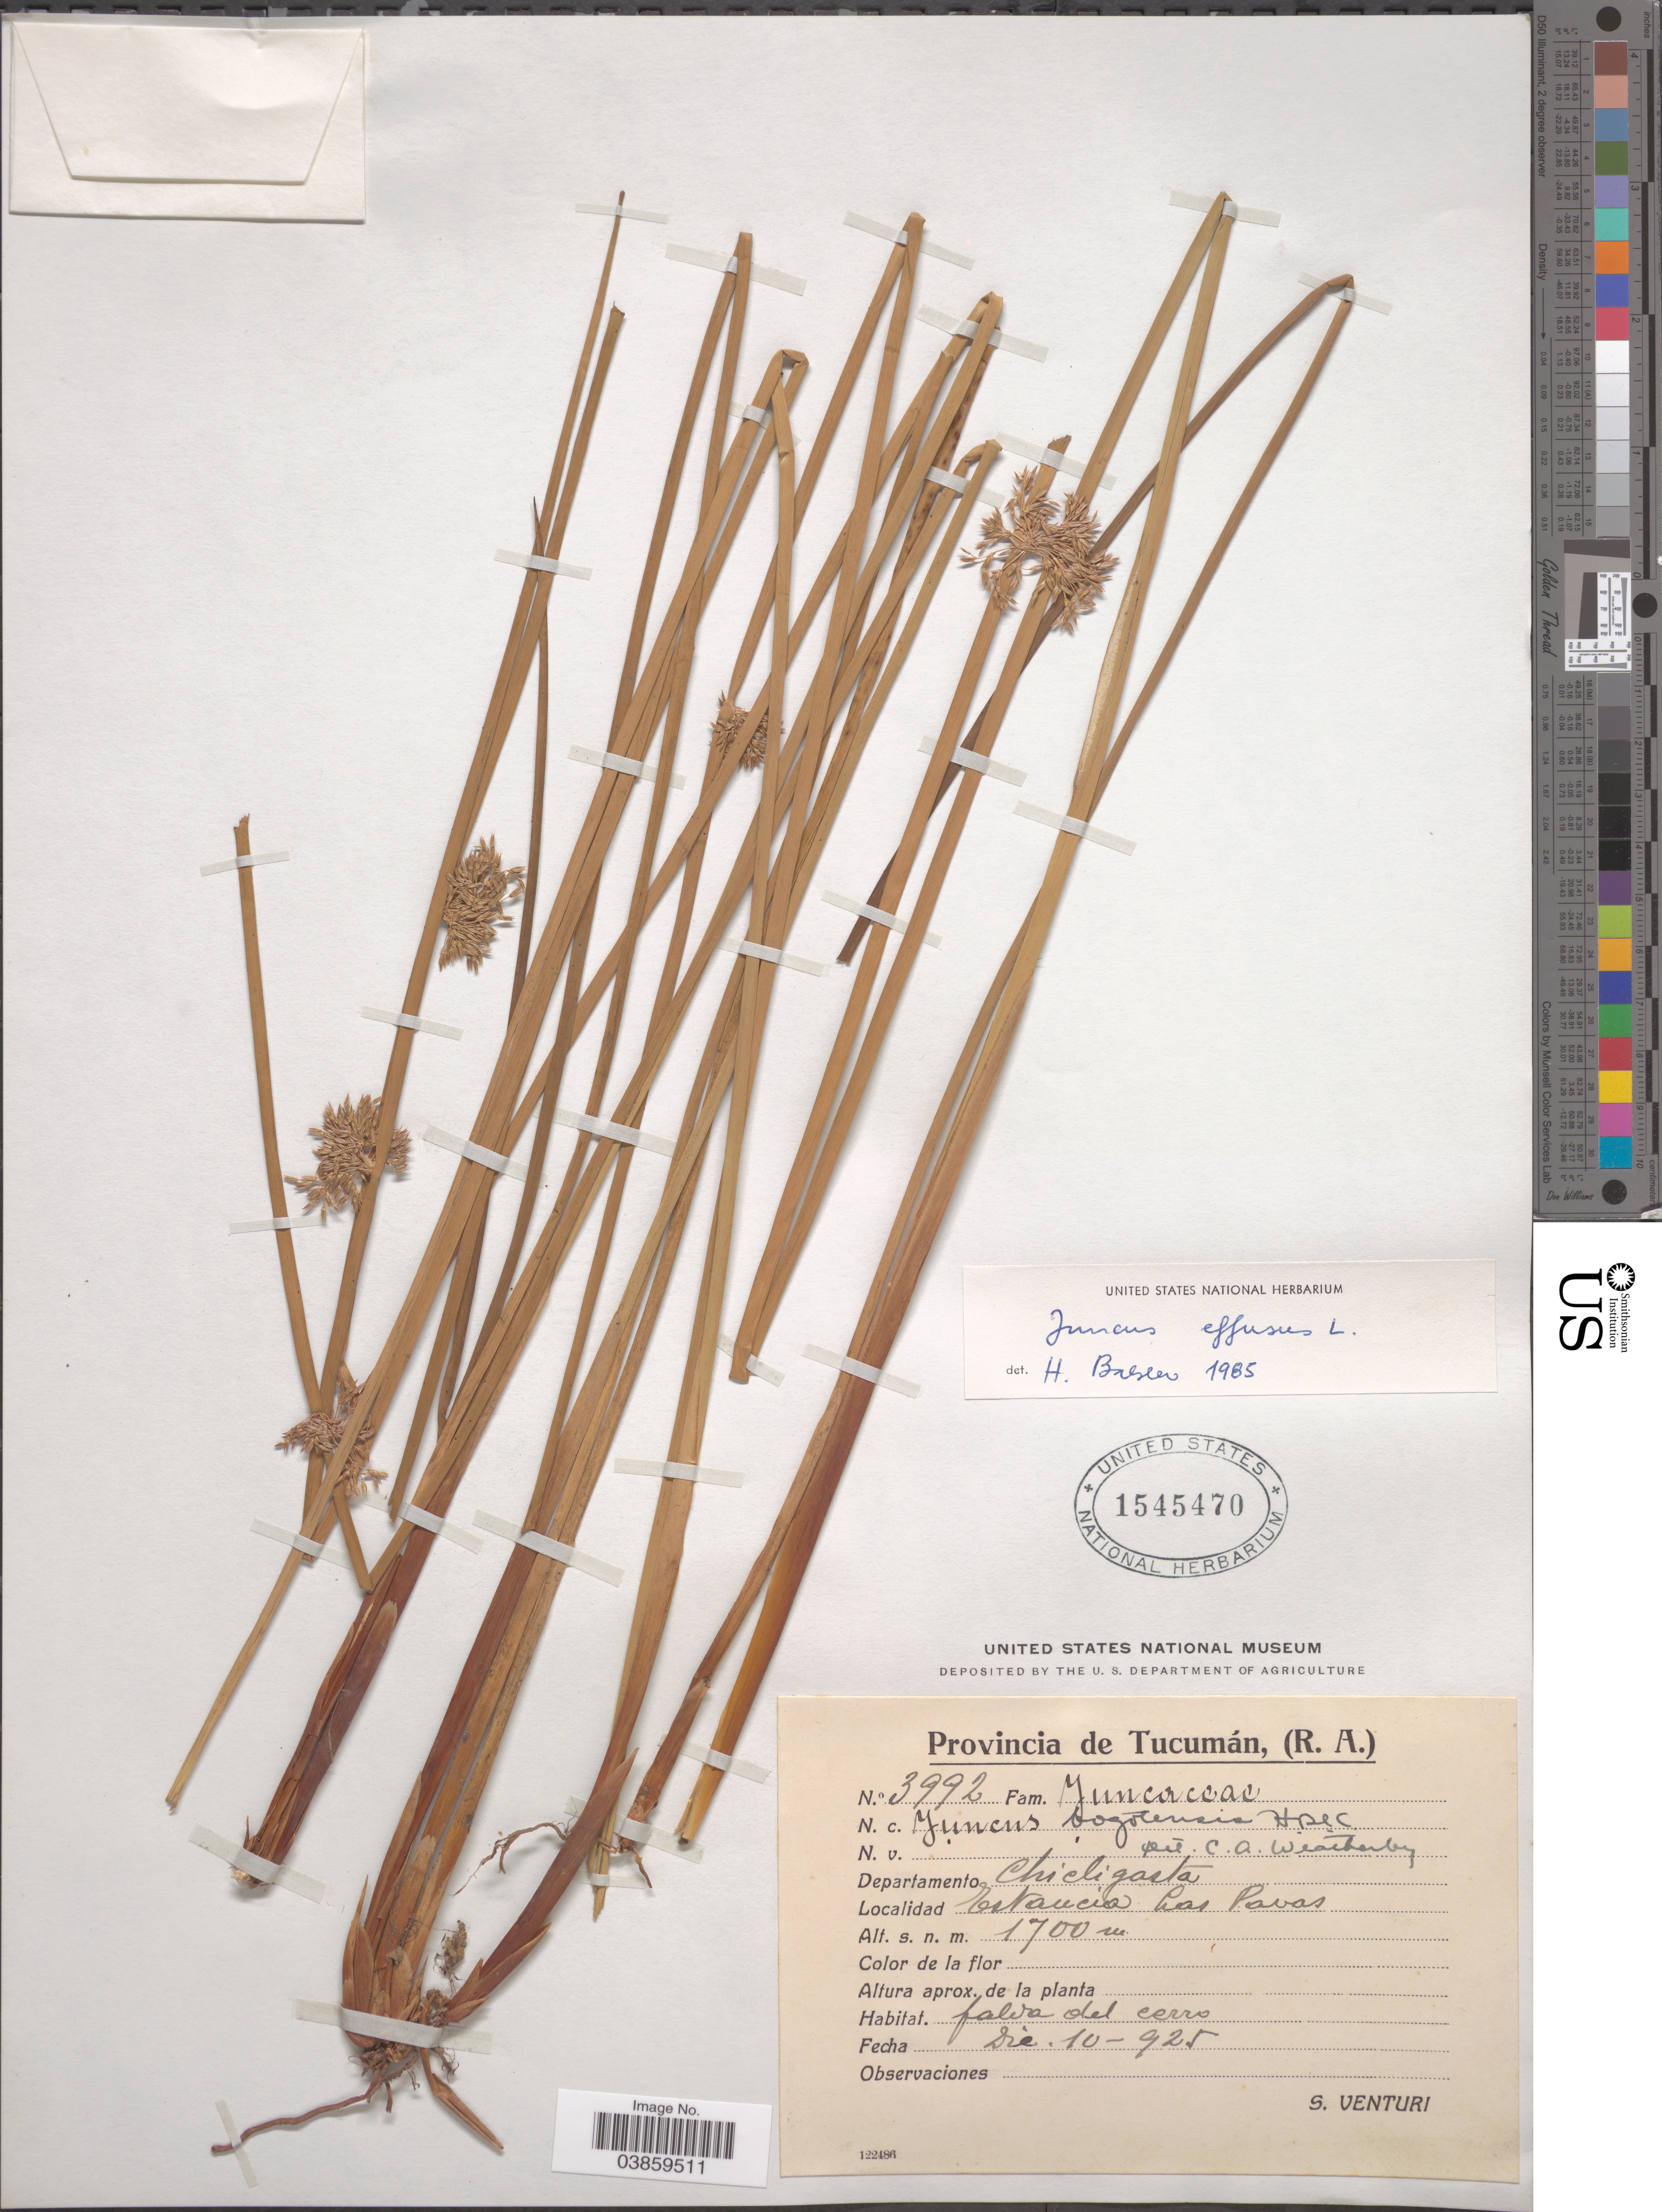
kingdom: Plantae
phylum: Tracheophyta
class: Liliopsida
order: Poales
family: Juncaceae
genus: Juncus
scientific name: Juncus effusus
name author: L.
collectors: S. Venturi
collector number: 3992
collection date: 1925-12-10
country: Argentina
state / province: Tucuman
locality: Departamento Chicligasta. Estancia Las Pavas.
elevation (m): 1700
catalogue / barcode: US 1545470